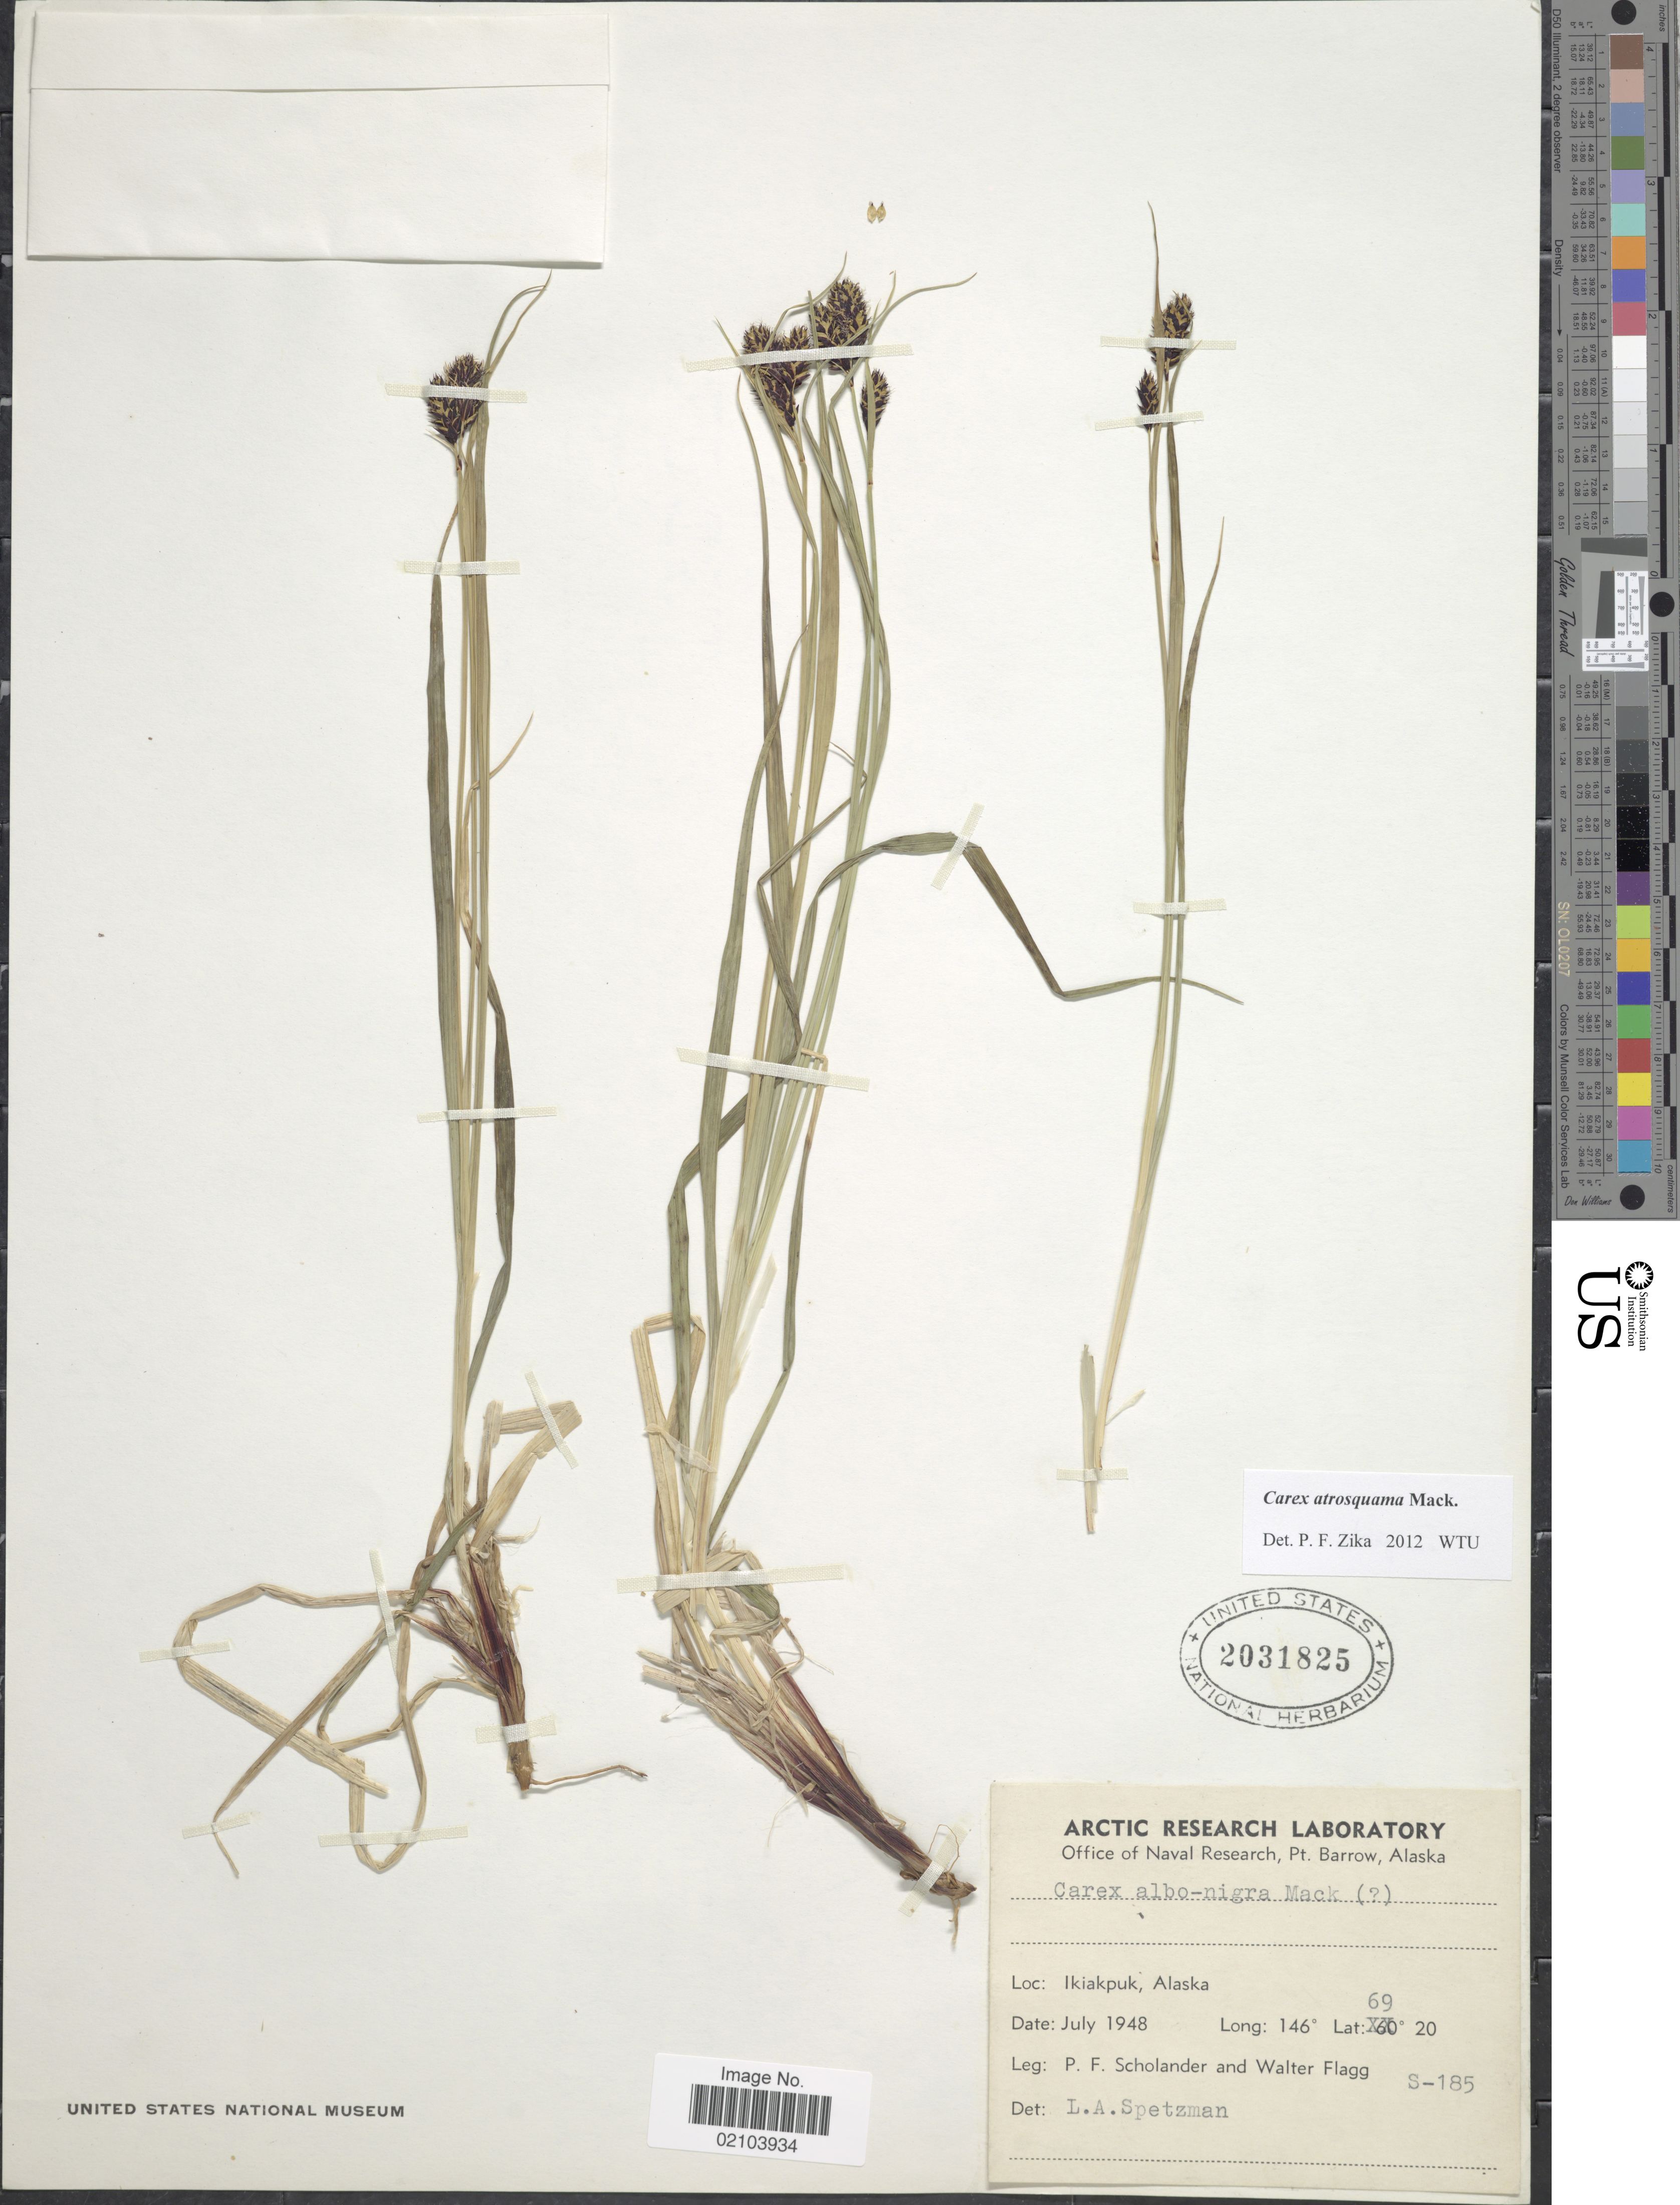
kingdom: Plantae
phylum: Tracheophyta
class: Liliopsida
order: Poales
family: Cyperaceae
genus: Carex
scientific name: Carex atrosquama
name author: Mack.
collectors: P. Scholander & W. Flagg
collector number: S-185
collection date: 1948-07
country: United States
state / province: Alaska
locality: Ikiakpuk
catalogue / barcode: US 2031825